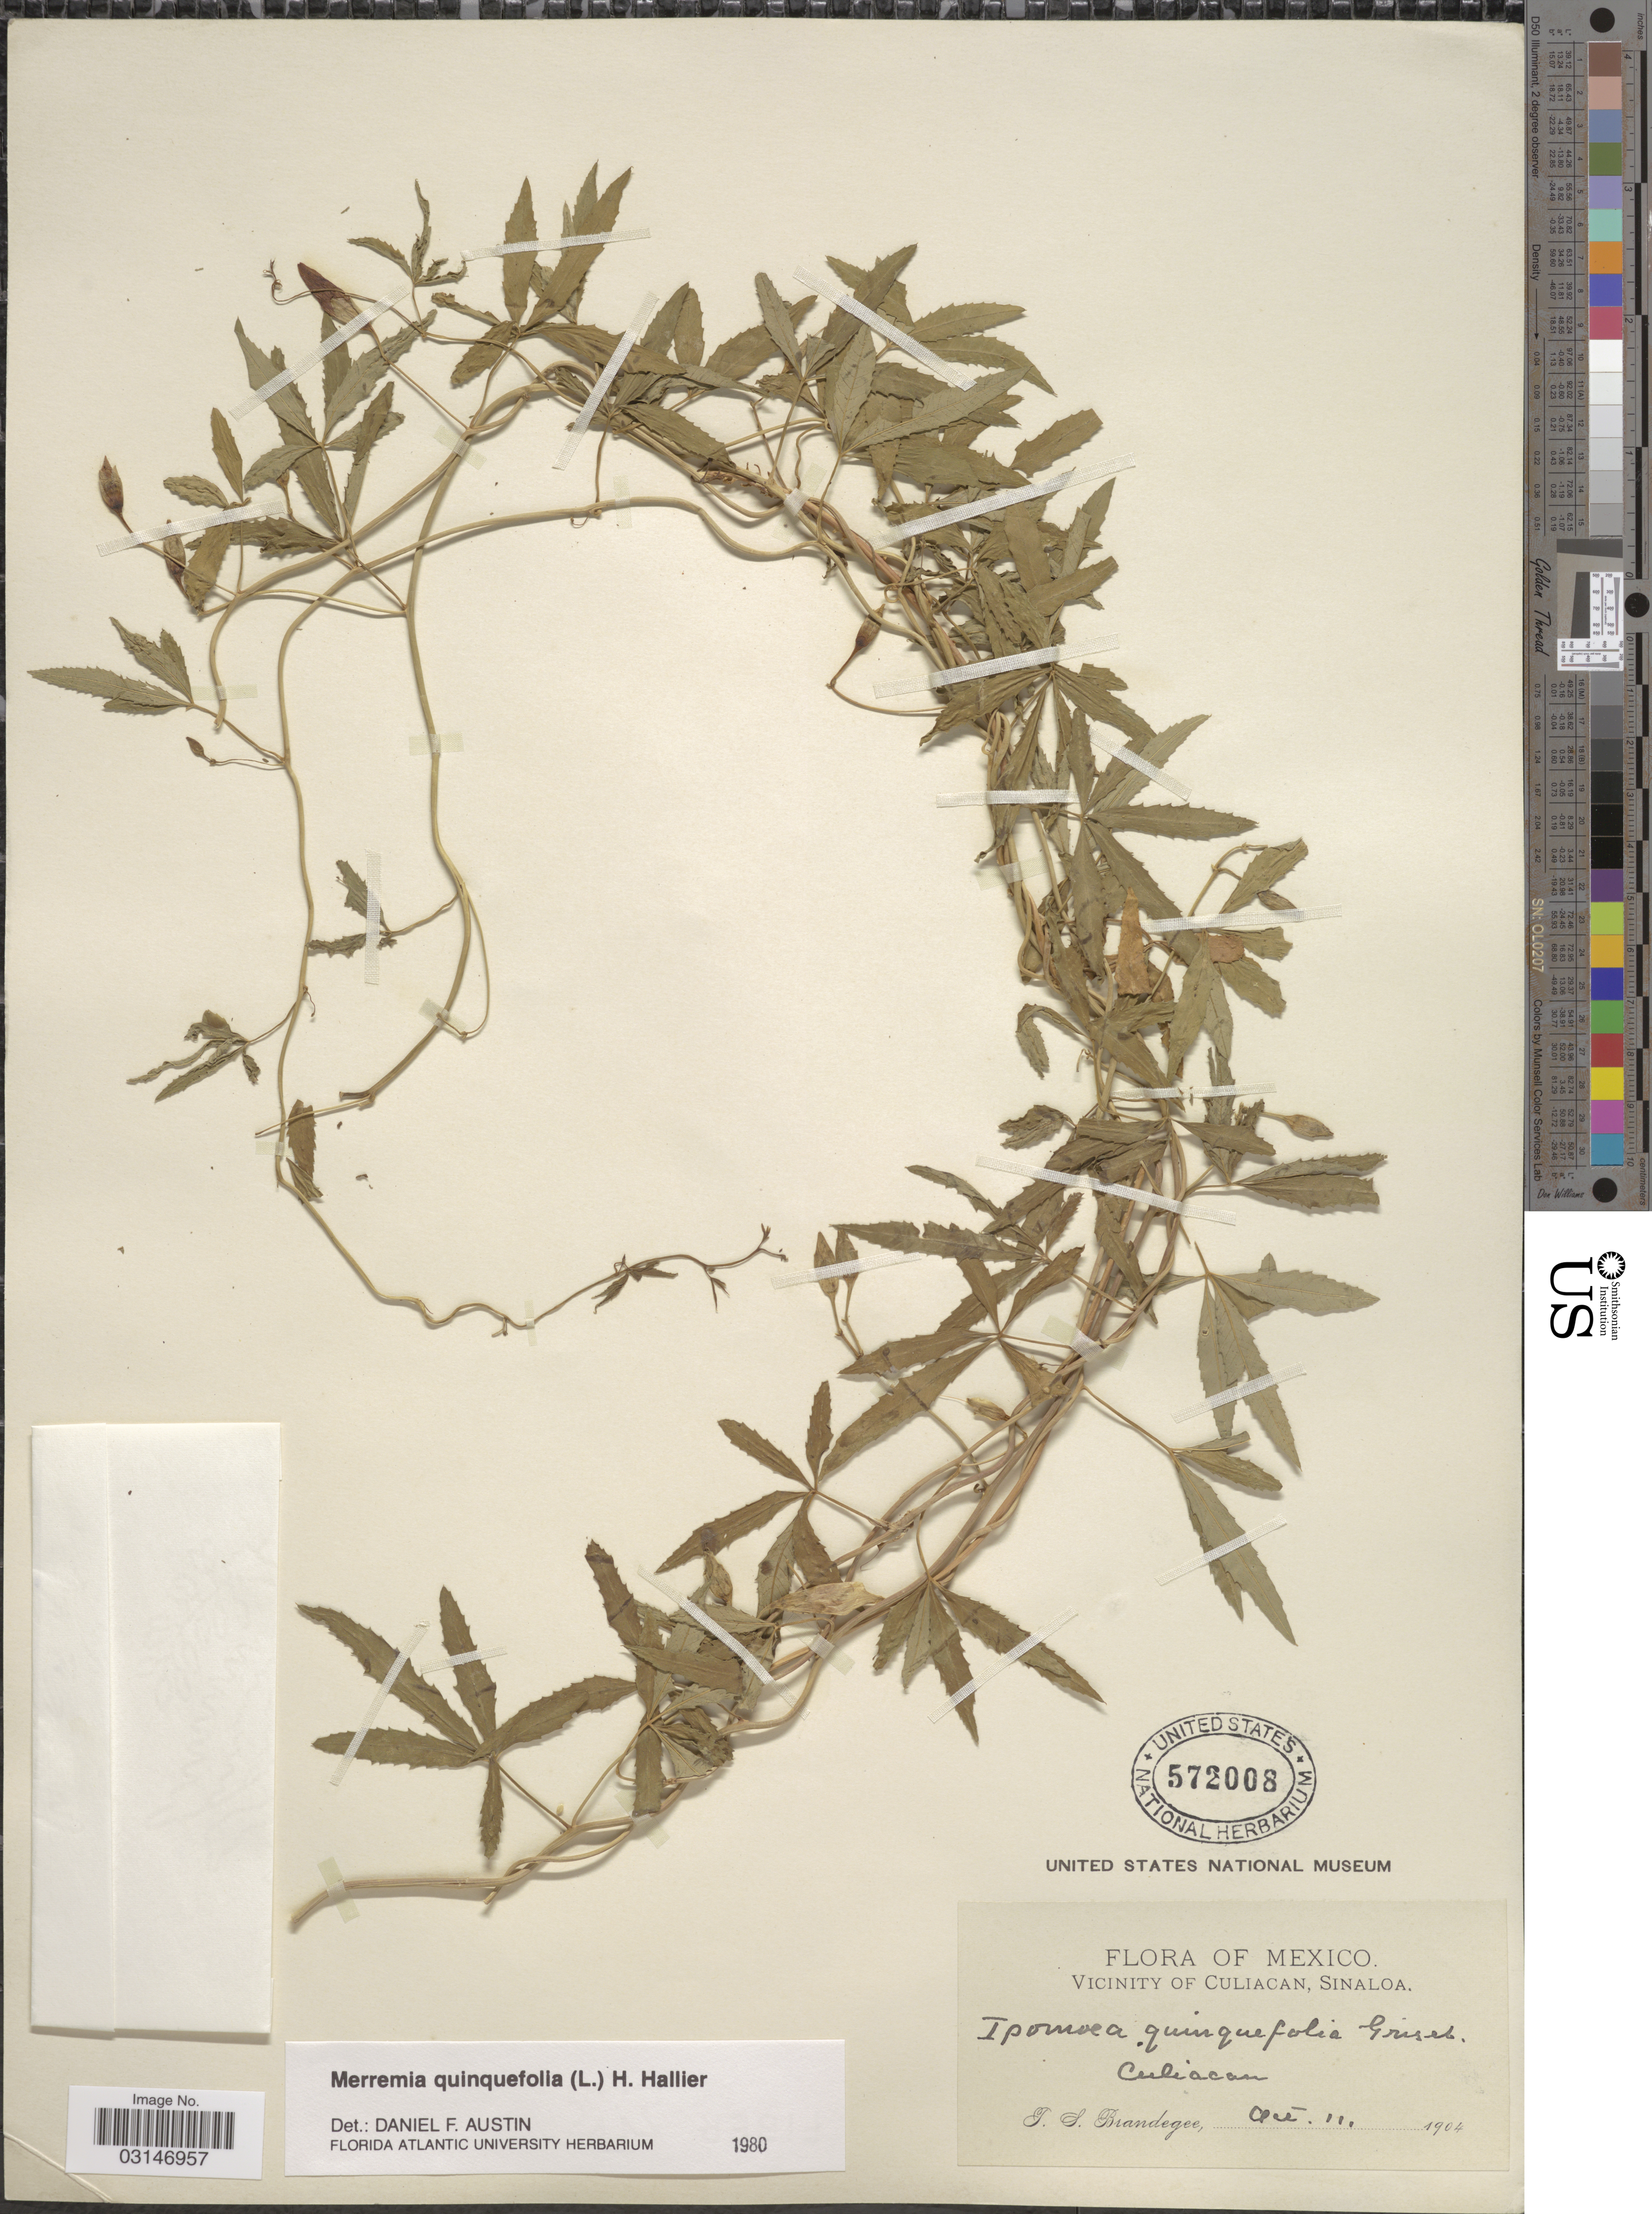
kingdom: Plantae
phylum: Tracheophyta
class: Magnoliopsida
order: Solanales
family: Convolvulaceae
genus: Distimake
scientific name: Distimake quinquefolius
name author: (L.) A. R. Simões & Staples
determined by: Strong, Mark T., (BOT), Smithsonian Institution - National Museum of Natural History (UNITED STATES)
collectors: T. S. Brandegee (herbarium)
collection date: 1904-10-11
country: Mexico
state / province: Sinaloa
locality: Vicinity of Culiacan, Sinaloa, Culiacan.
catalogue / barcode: US 572008